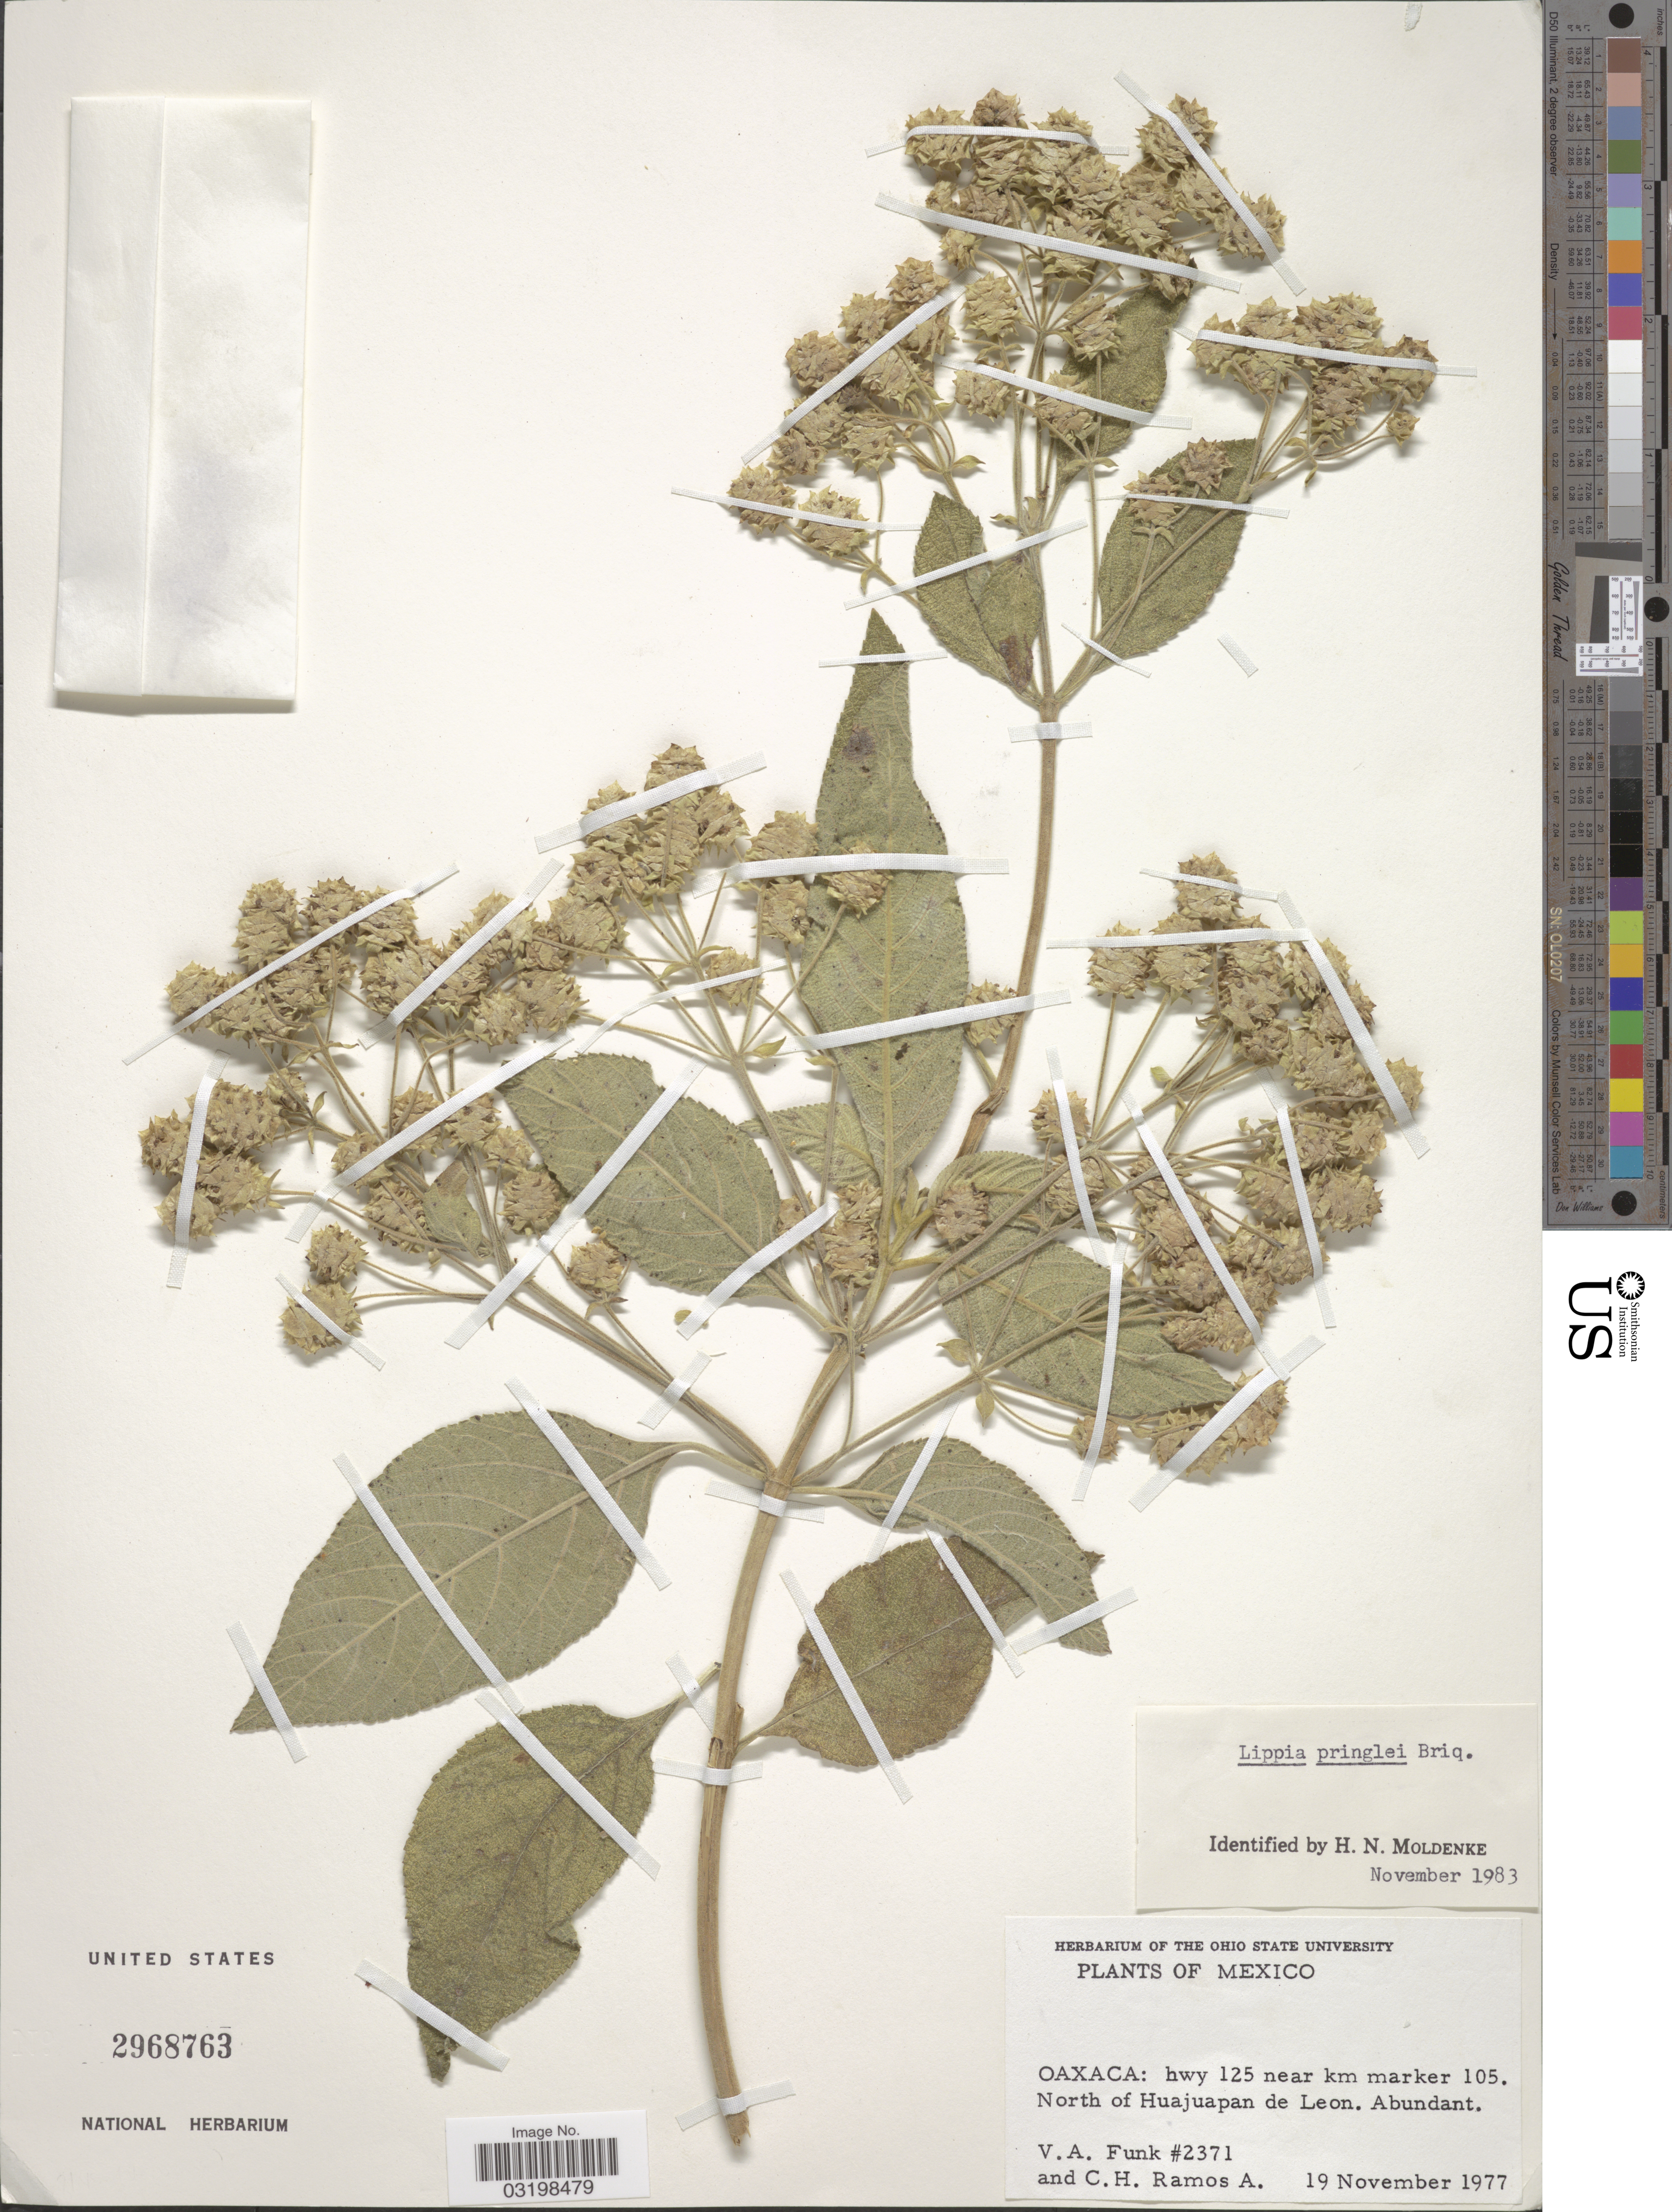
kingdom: Plantae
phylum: Tracheophyta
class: Magnoliopsida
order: Lamiales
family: Verbenaceae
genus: Lippia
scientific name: Lippia umbellata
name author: Cav.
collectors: V. Funk & C. Ramos A.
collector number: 2371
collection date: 1977-11-19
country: Mexico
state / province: Oaxaca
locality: Hwy 125 near km marker 105. North of Huajuapan de Leon.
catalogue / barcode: US 2968763